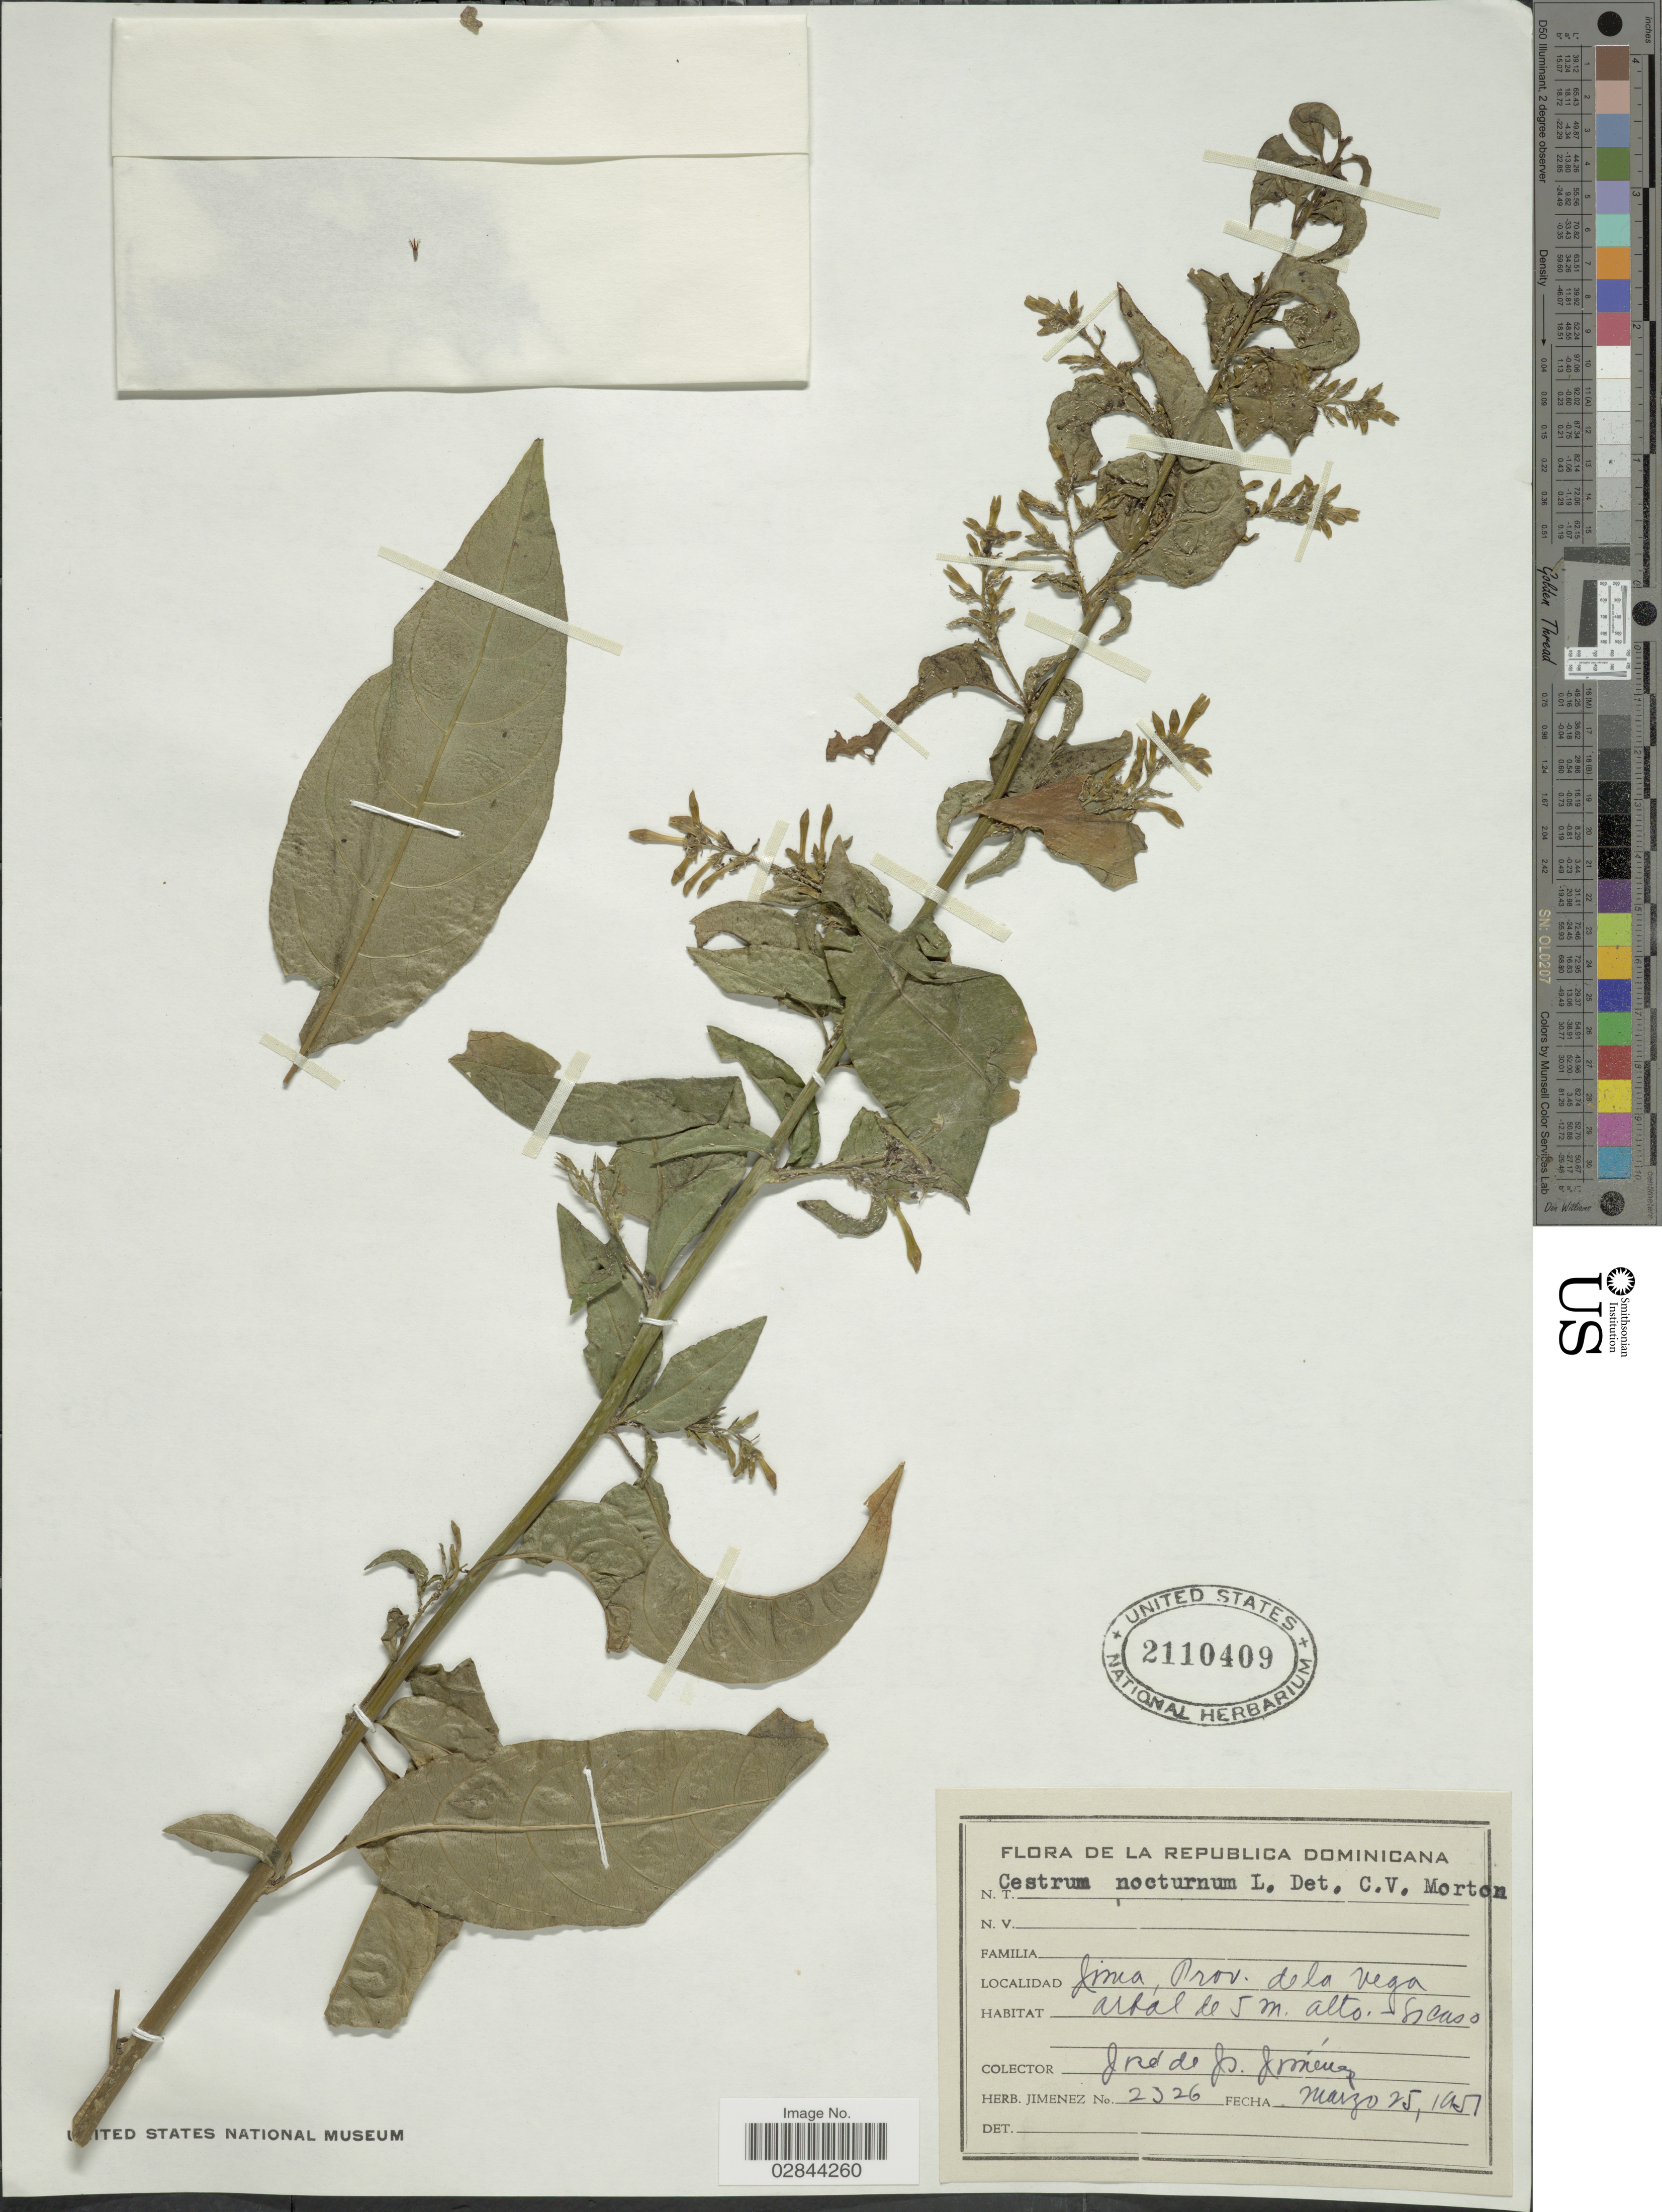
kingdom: Plantae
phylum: Tracheophyta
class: Magnoliopsida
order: Solanales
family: Solanaceae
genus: Cestrum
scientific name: Cestrum nocturnum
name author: L.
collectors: J. J. Jiménez Almonte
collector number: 2326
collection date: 1951-03-25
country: Dominican Republic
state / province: La Vega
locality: Jima, Prov. de la Vega.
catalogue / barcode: US 2110409